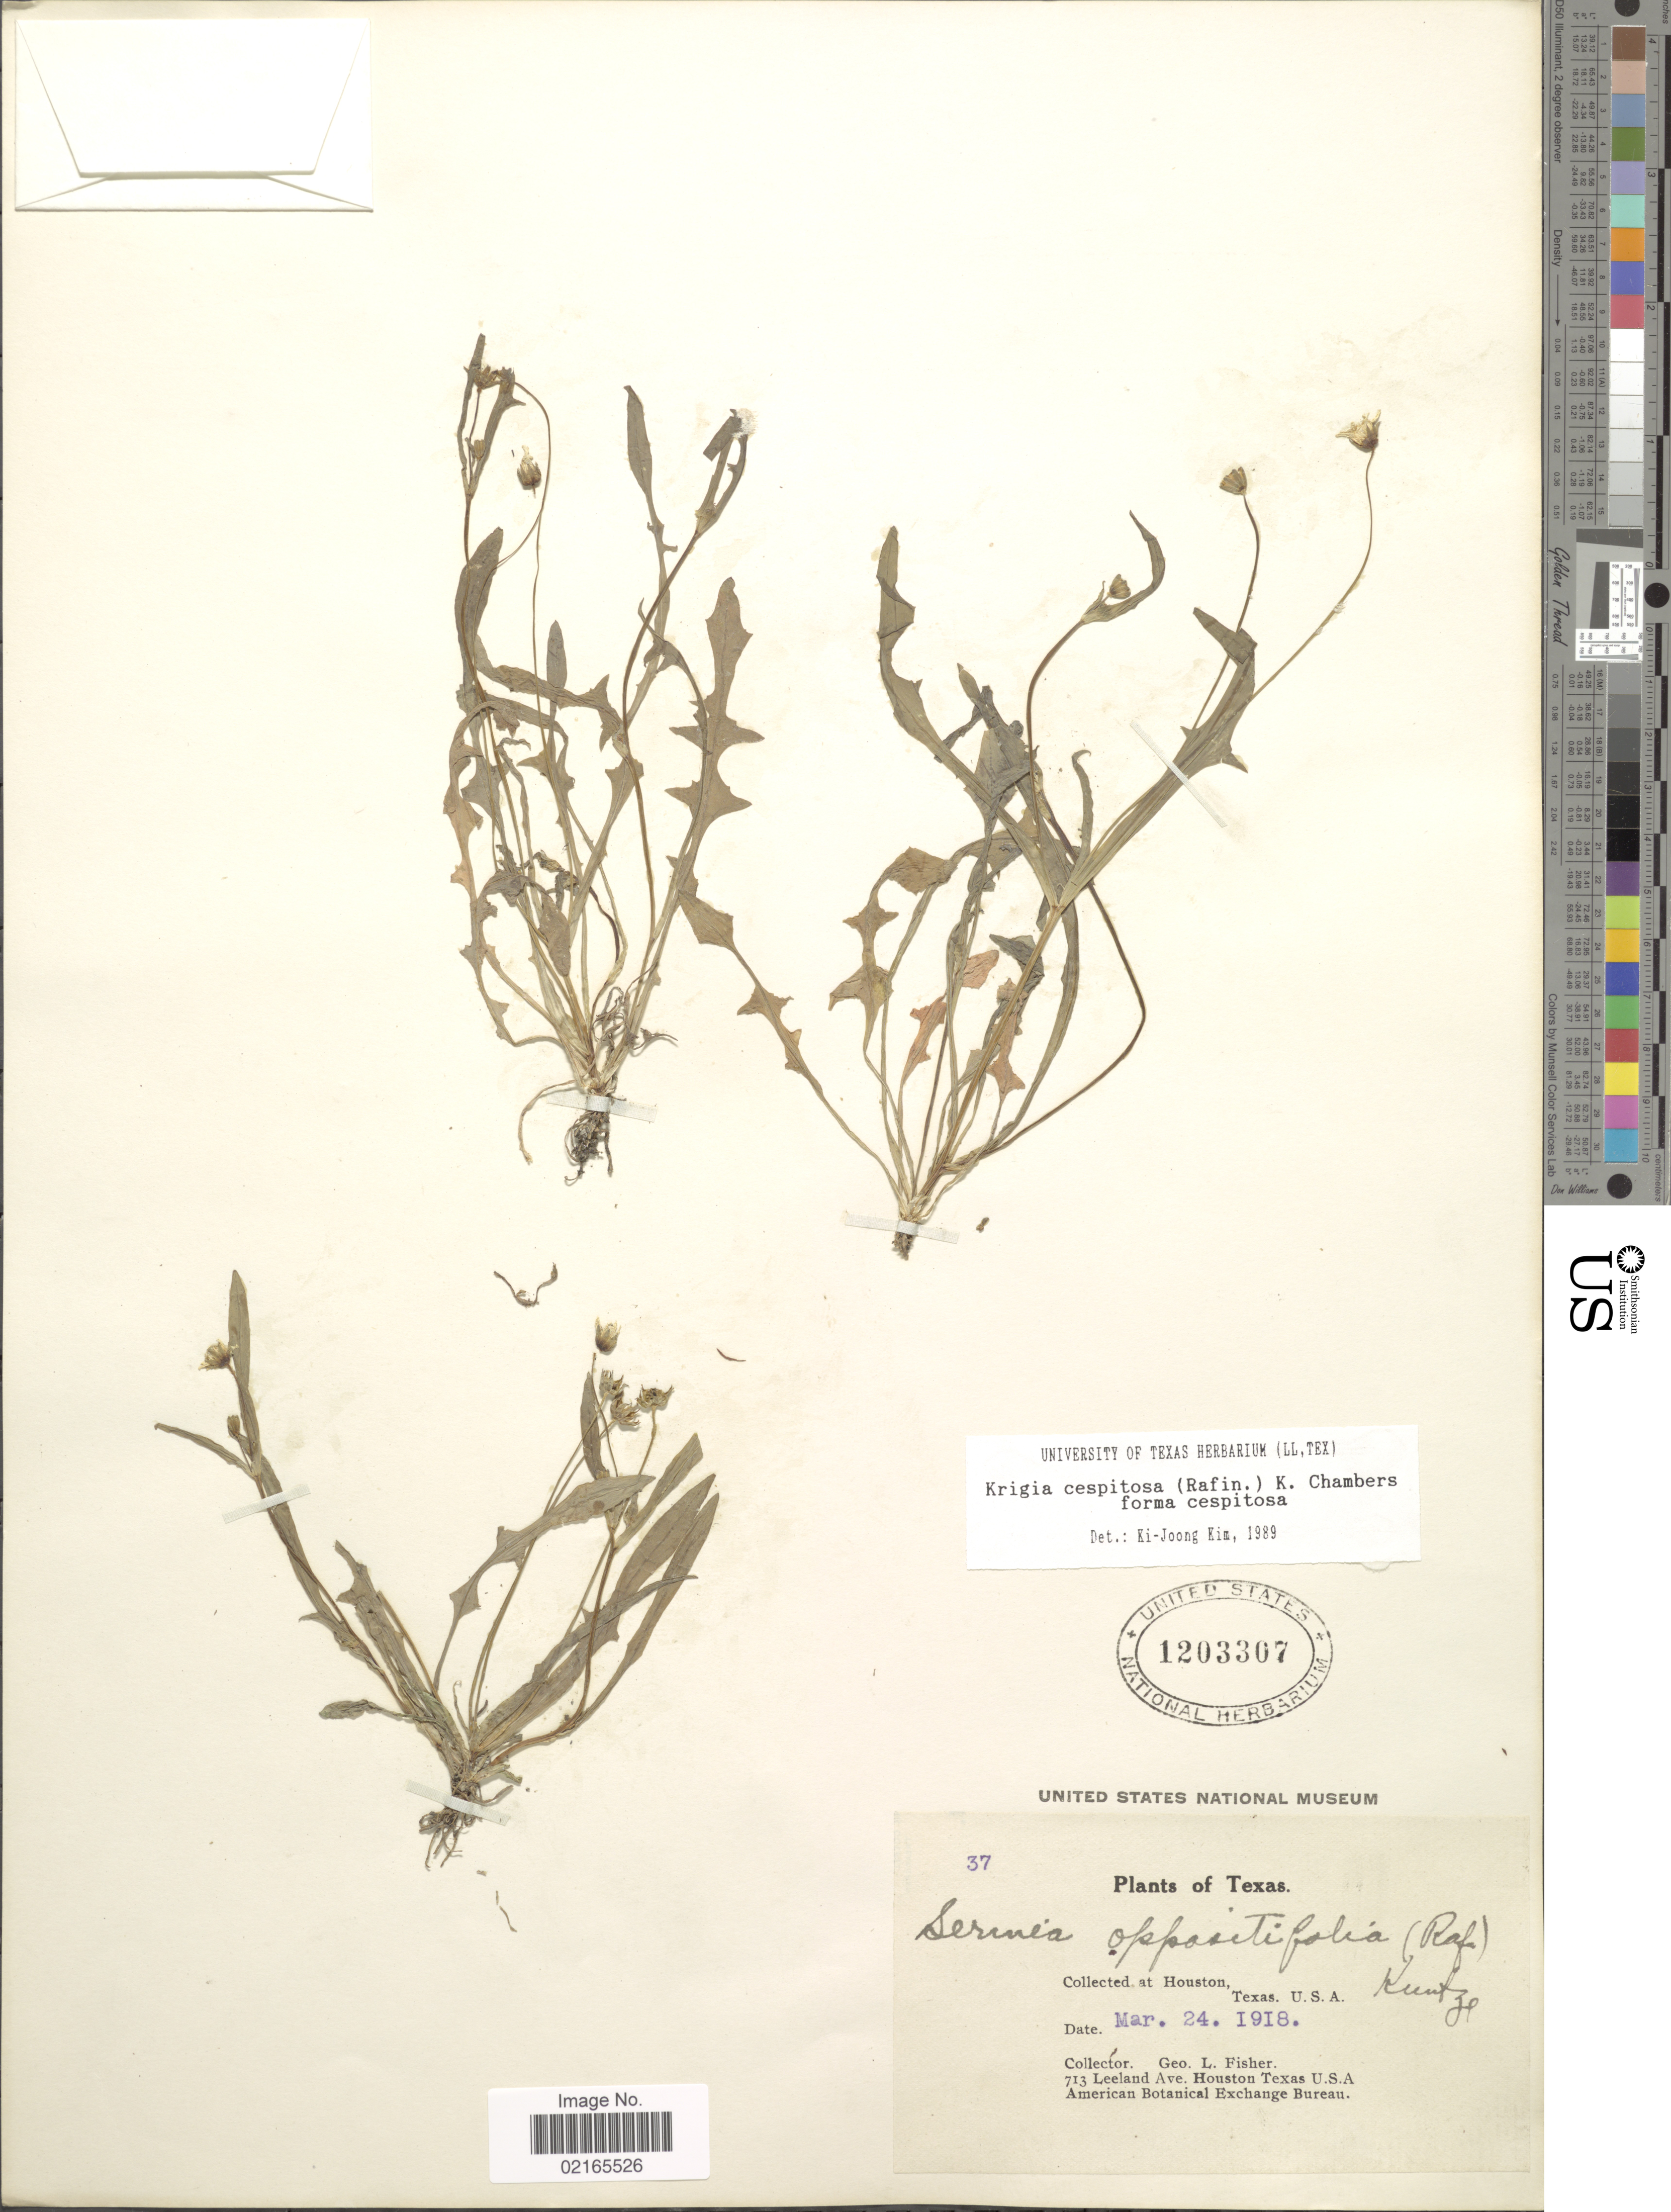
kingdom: Plantae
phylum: Tracheophyta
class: Magnoliopsida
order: Asterales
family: Asteraceae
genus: Krigia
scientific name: Krigia cespitosa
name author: (Raf.) K.L. Chambers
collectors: G. L. Fisher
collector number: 37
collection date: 1918-03-24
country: United States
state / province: Texas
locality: Houston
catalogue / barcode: US 1203307